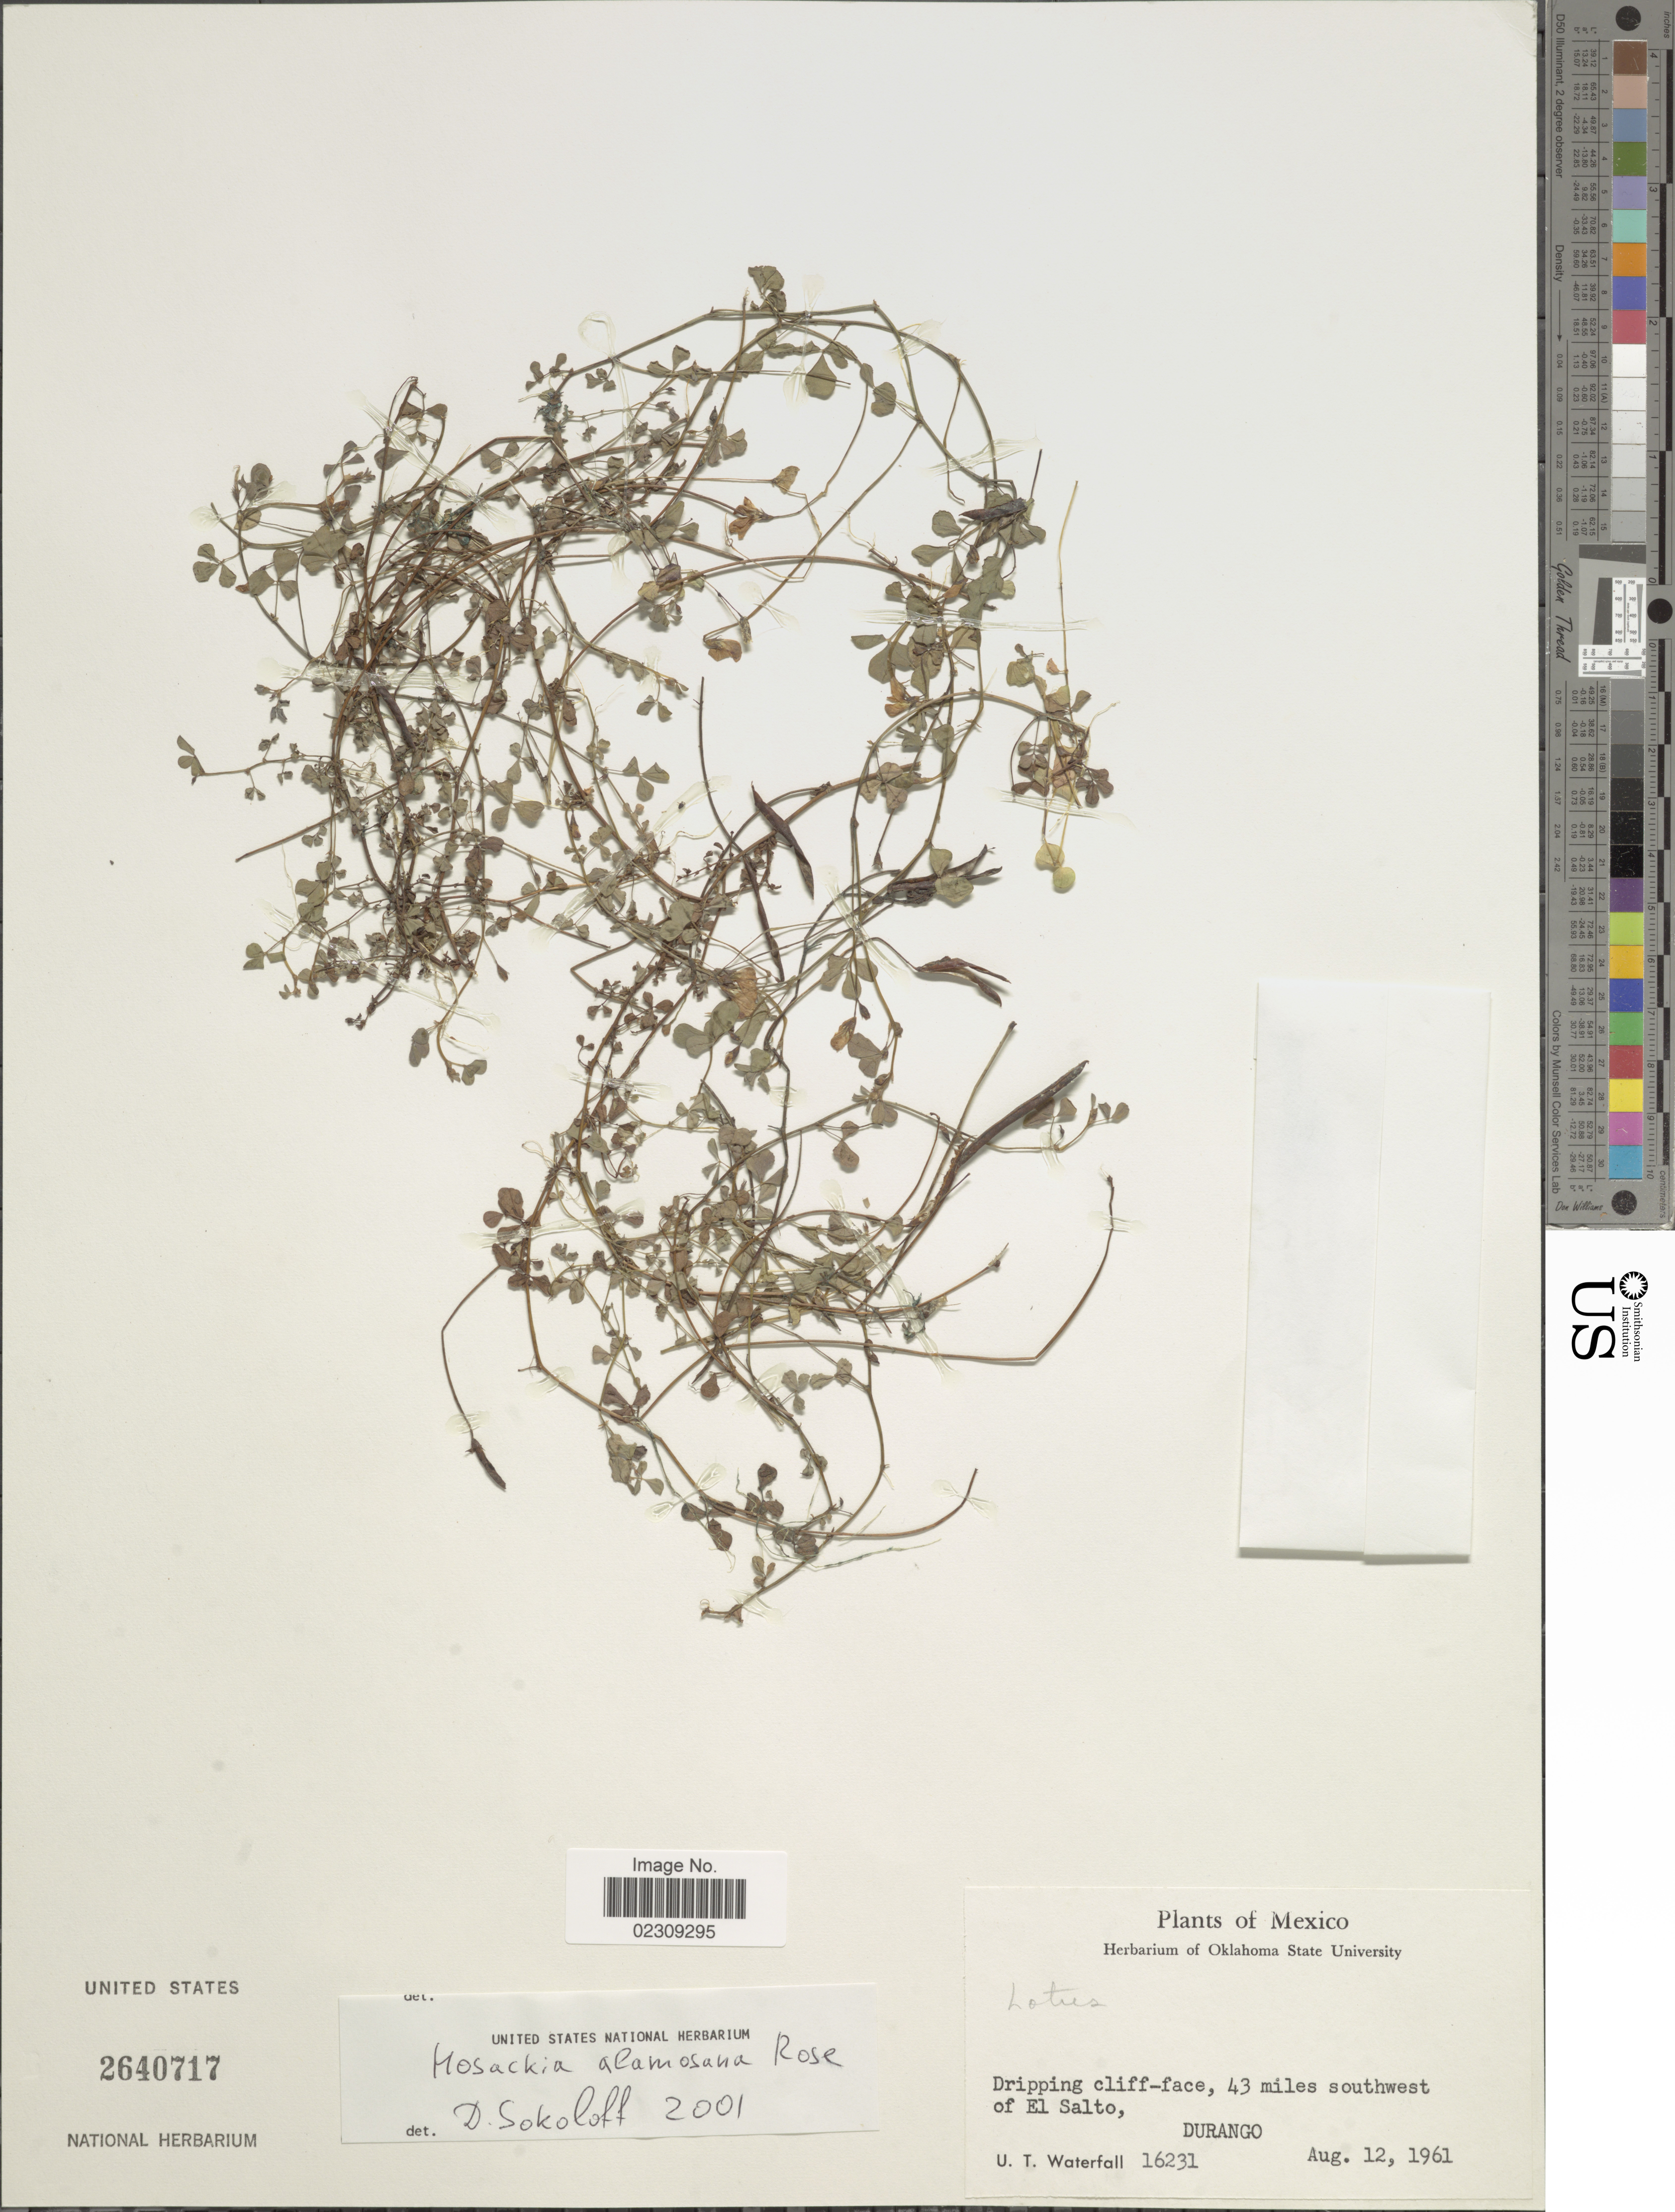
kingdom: Plantae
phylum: Tracheophyta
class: Magnoliopsida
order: Fabales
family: Fabaceae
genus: Hosackia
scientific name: Hosackia alamosana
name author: Rose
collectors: U. T. Waterfall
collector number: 16231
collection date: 1961-08-12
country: Mexico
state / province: Durango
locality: Dripping cliff-face, 43 miles southwest of El Salto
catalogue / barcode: US 2640717